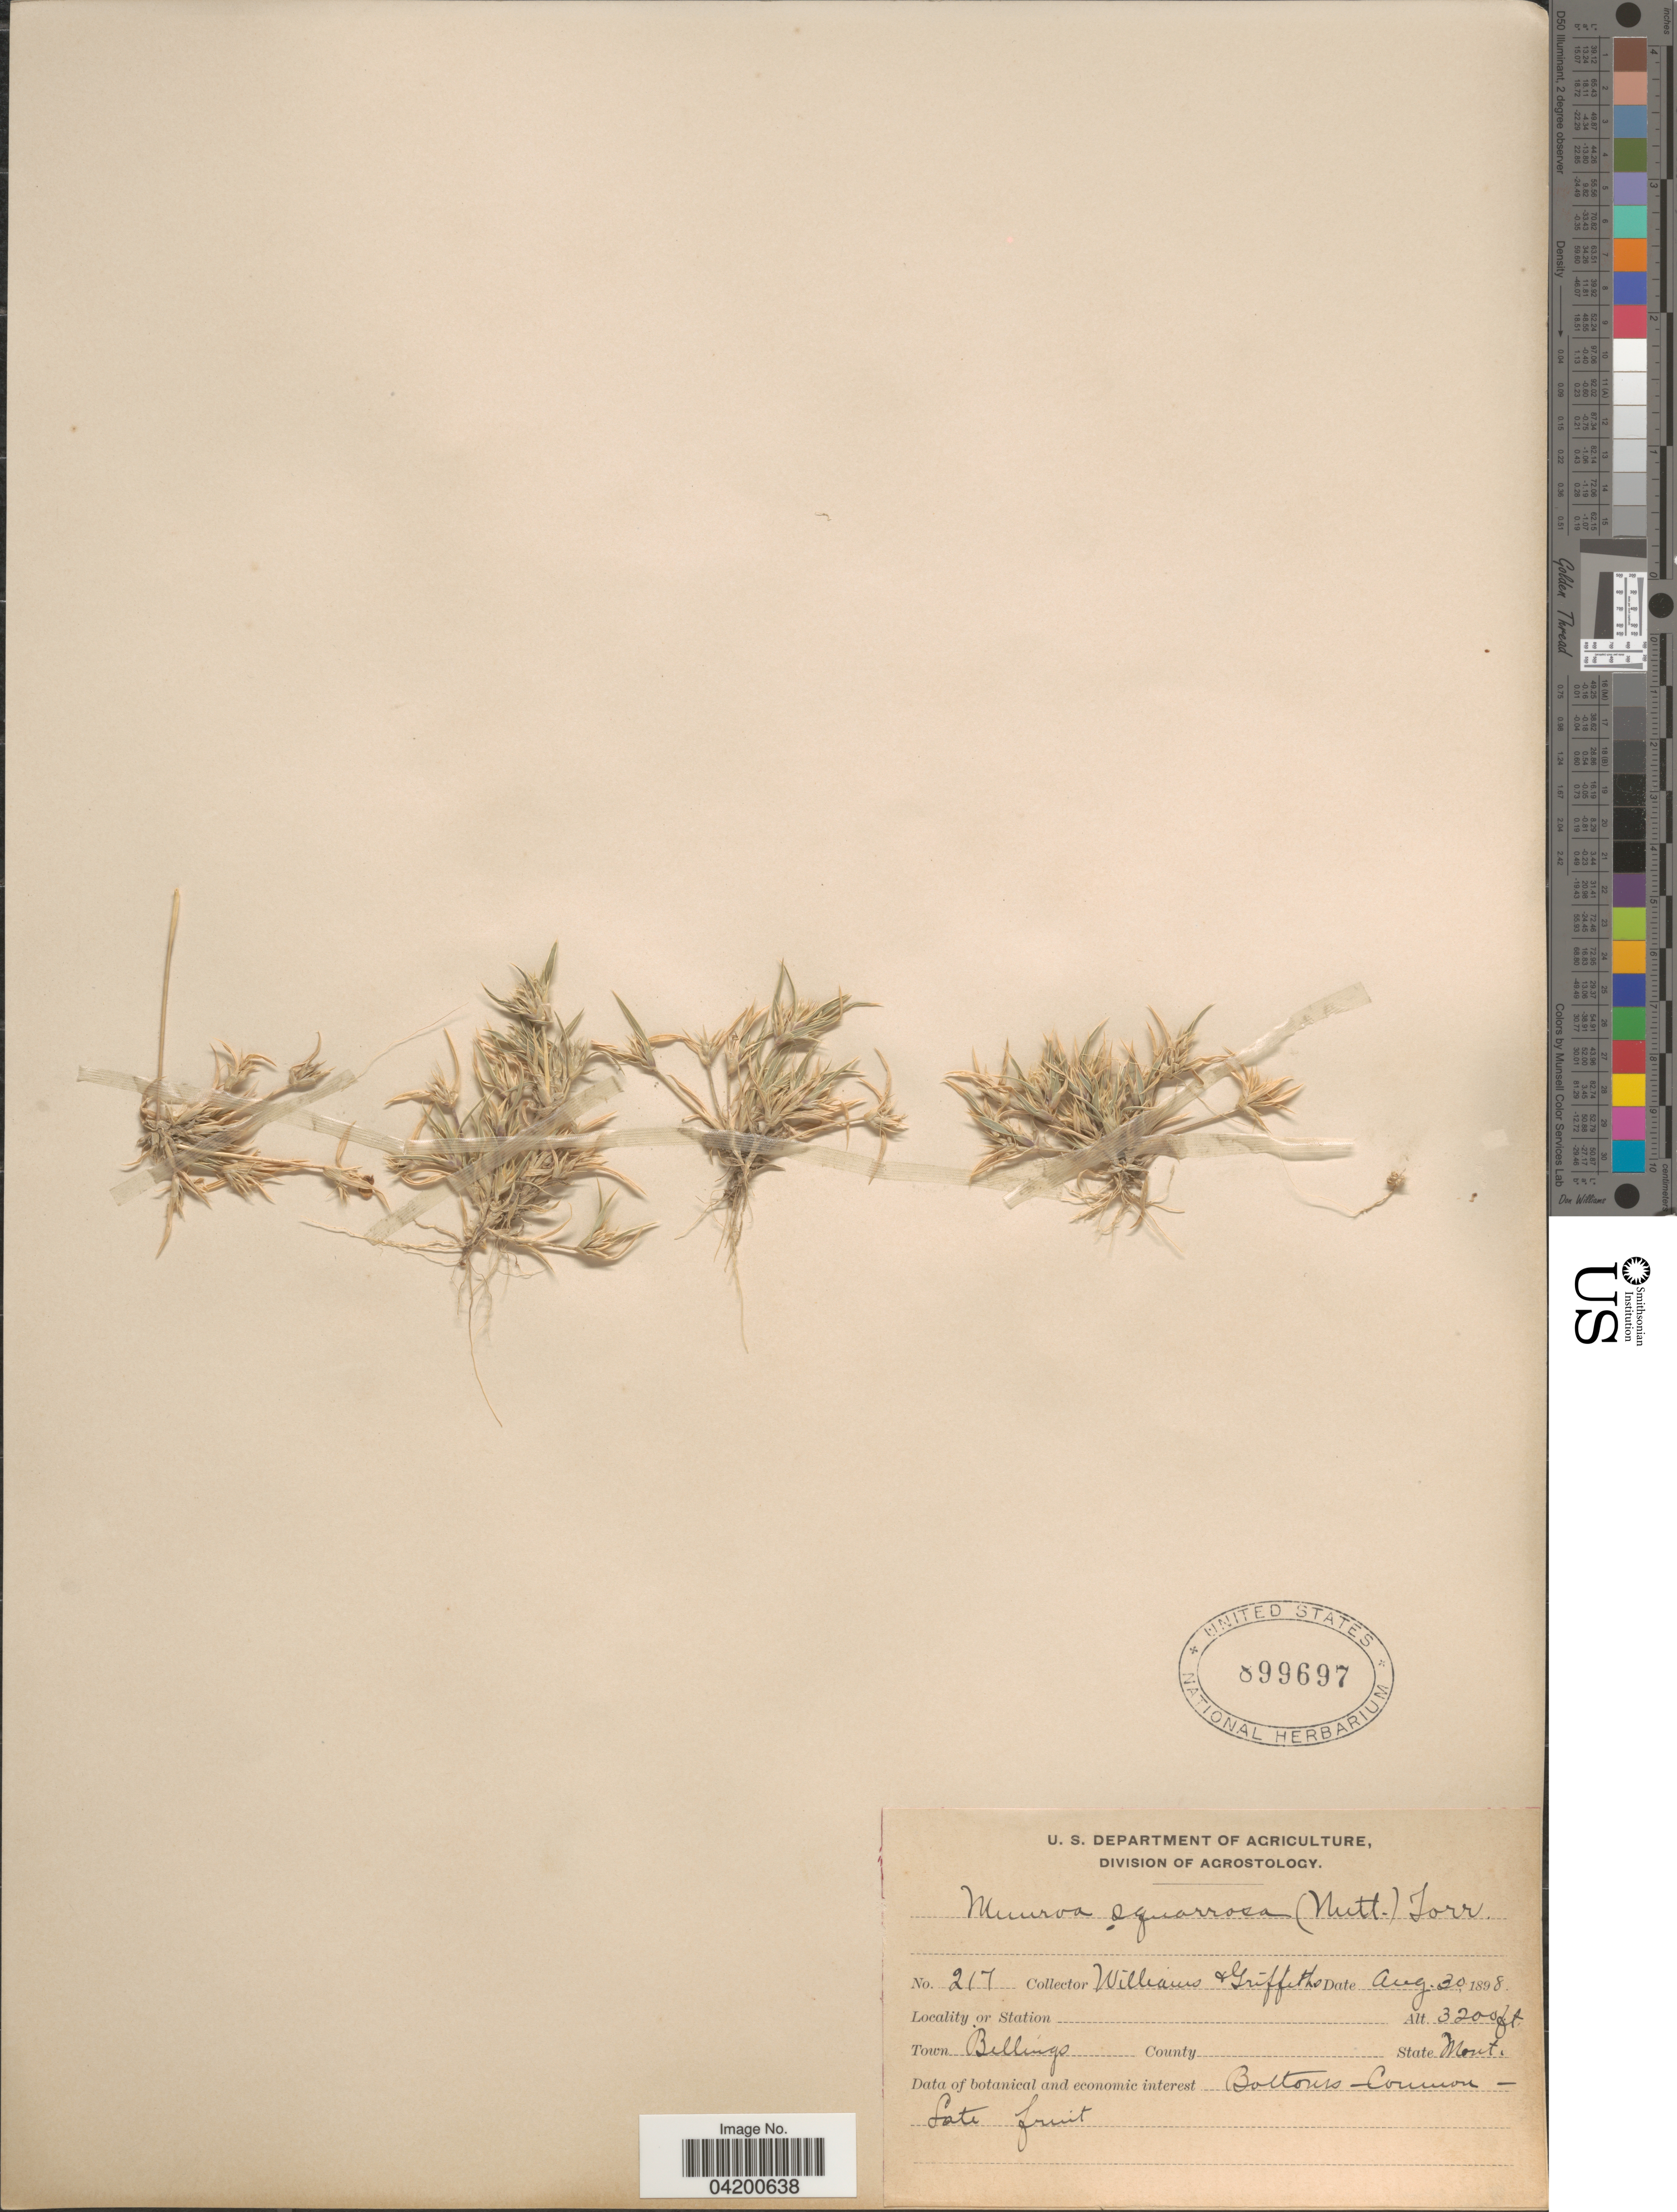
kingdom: Plantae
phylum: Tracheophyta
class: Liliopsida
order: Poales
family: Poaceae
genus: Munroa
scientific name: Munroa squarrosa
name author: (Nutt.) Torr.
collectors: -- Williams & -- Griffiths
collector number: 217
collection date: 1898-08-30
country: United States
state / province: Montana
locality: Town Billings.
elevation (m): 975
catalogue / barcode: US 899697